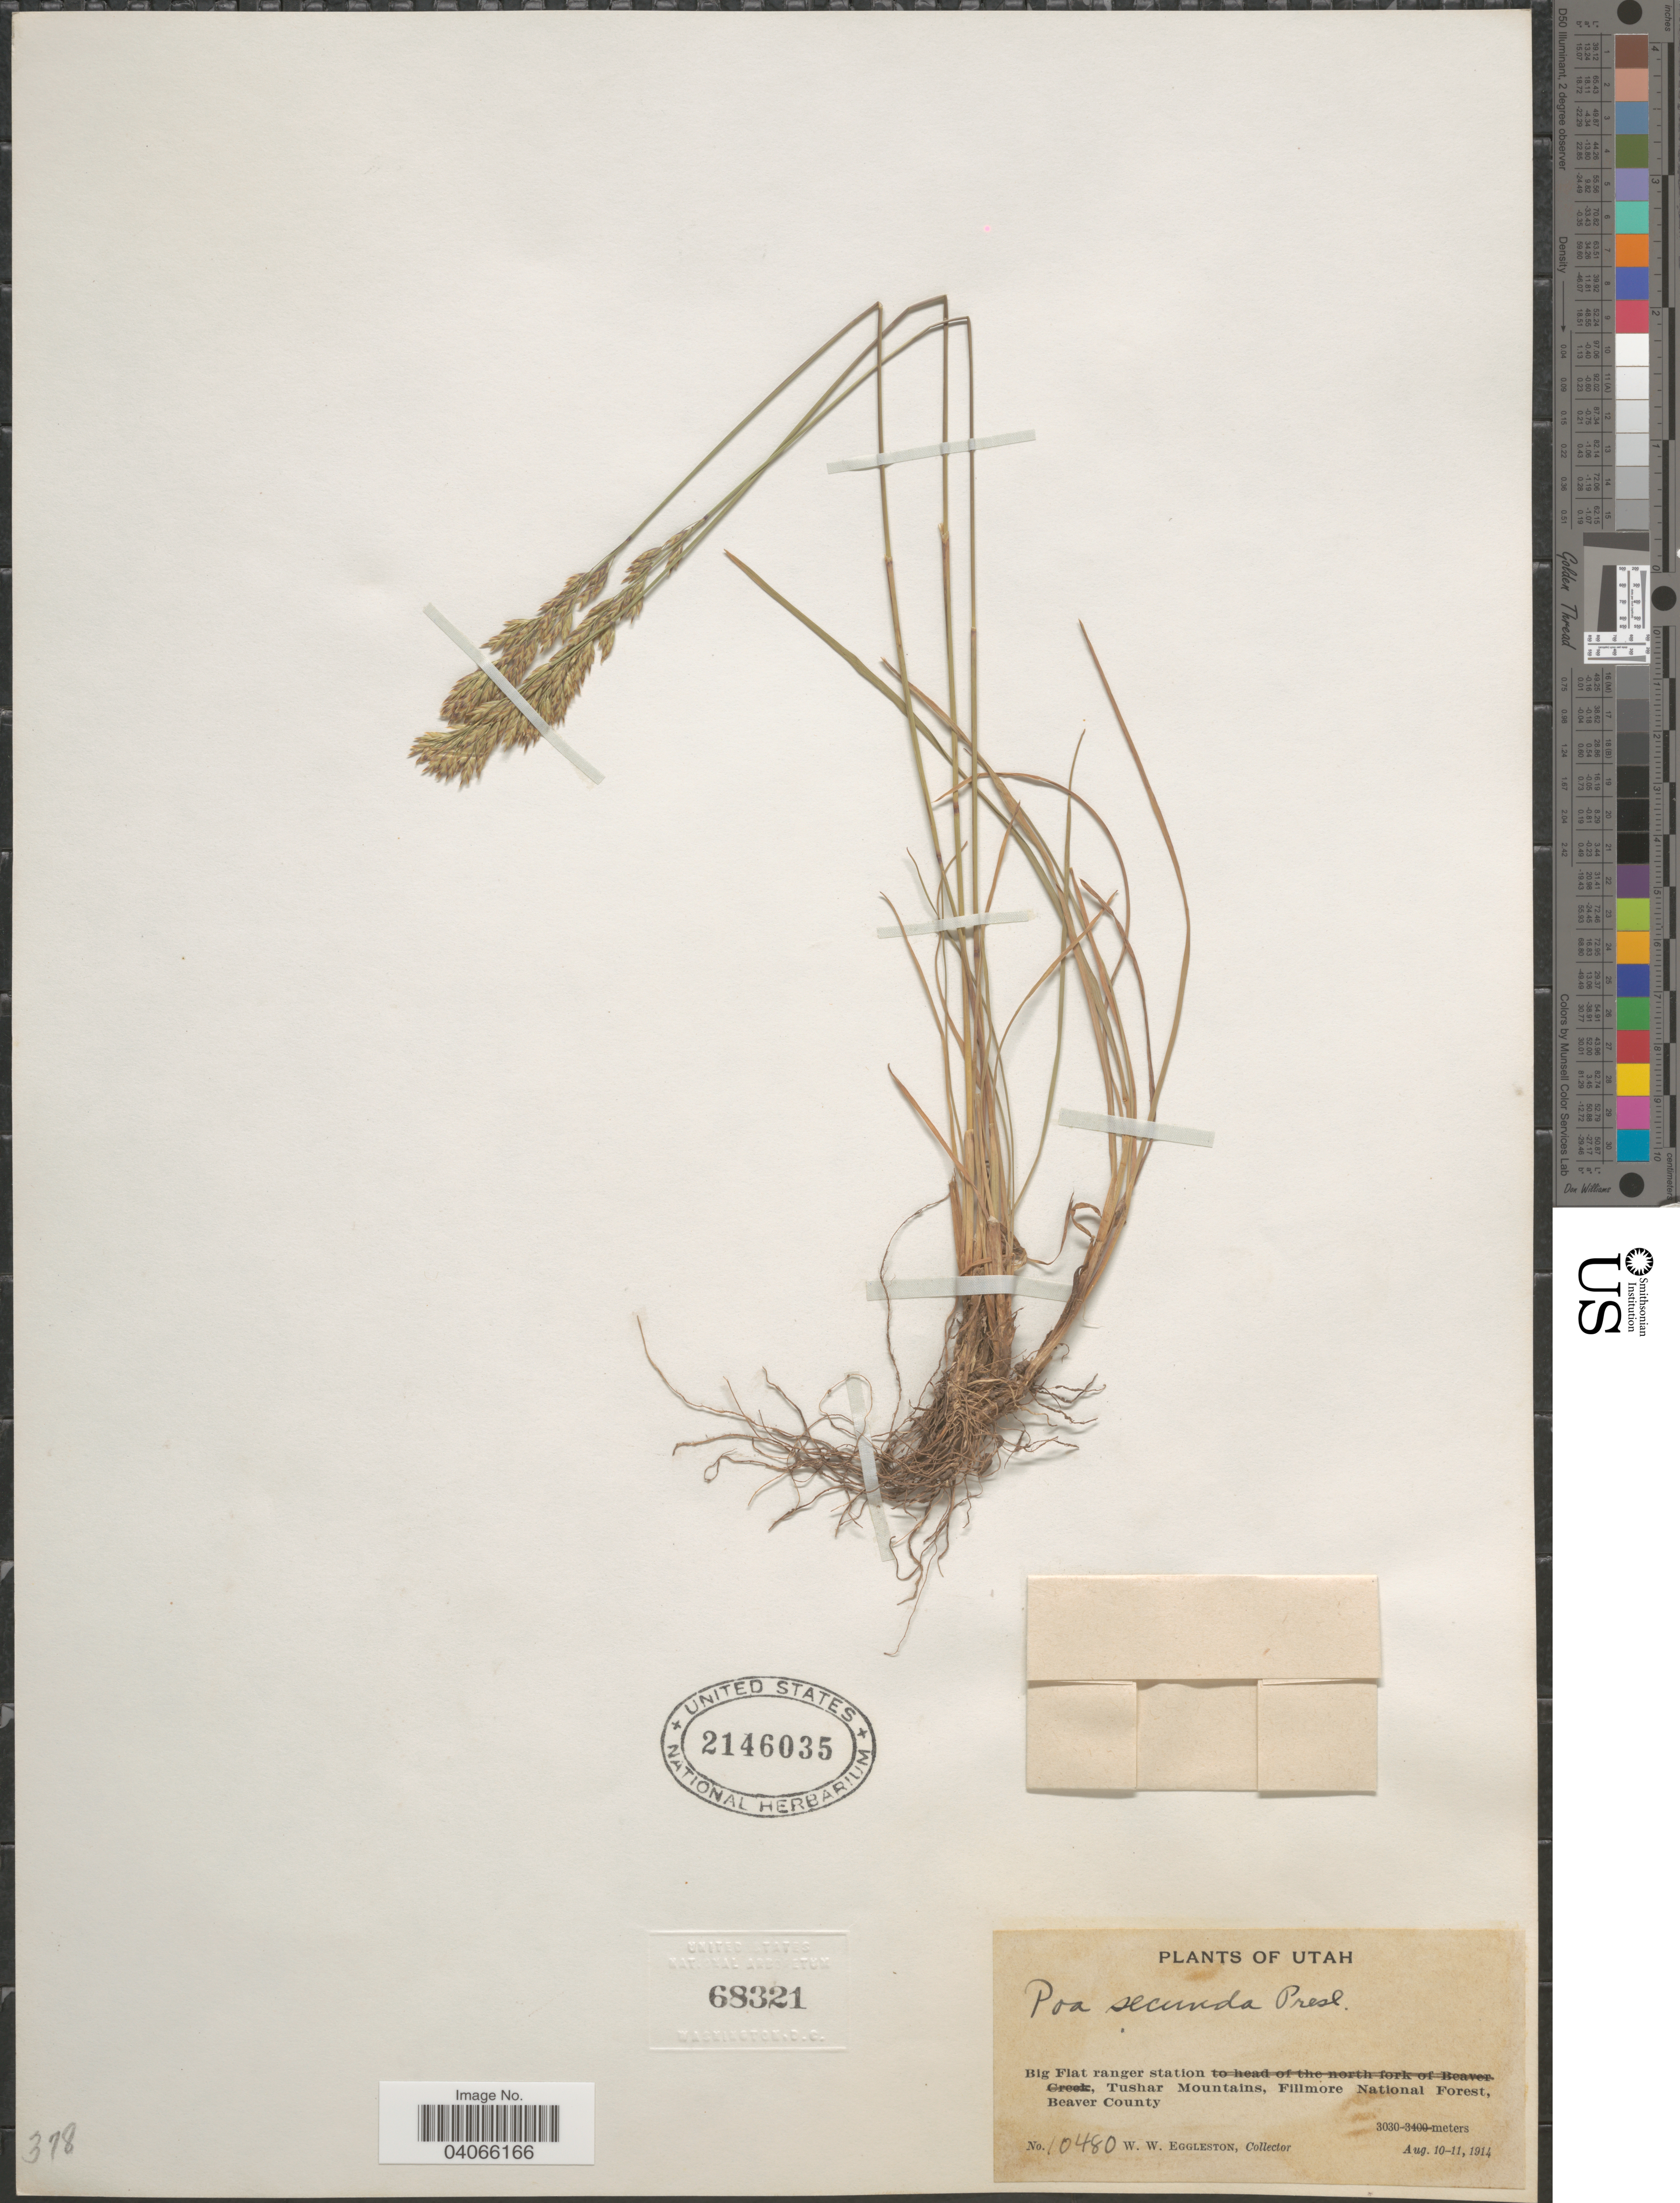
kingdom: Plantae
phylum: Tracheophyta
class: Liliopsida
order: Poales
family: Poaceae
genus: Poa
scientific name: Poa secunda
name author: J. Presl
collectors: W. W. Eggleston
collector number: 10480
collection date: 1914-08-10/1914-08-11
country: United States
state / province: Utah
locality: Big Flat ranger station, Tushar Mountains, Fillmore National Forest, Beaver County.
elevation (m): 3030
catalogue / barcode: US 2146035